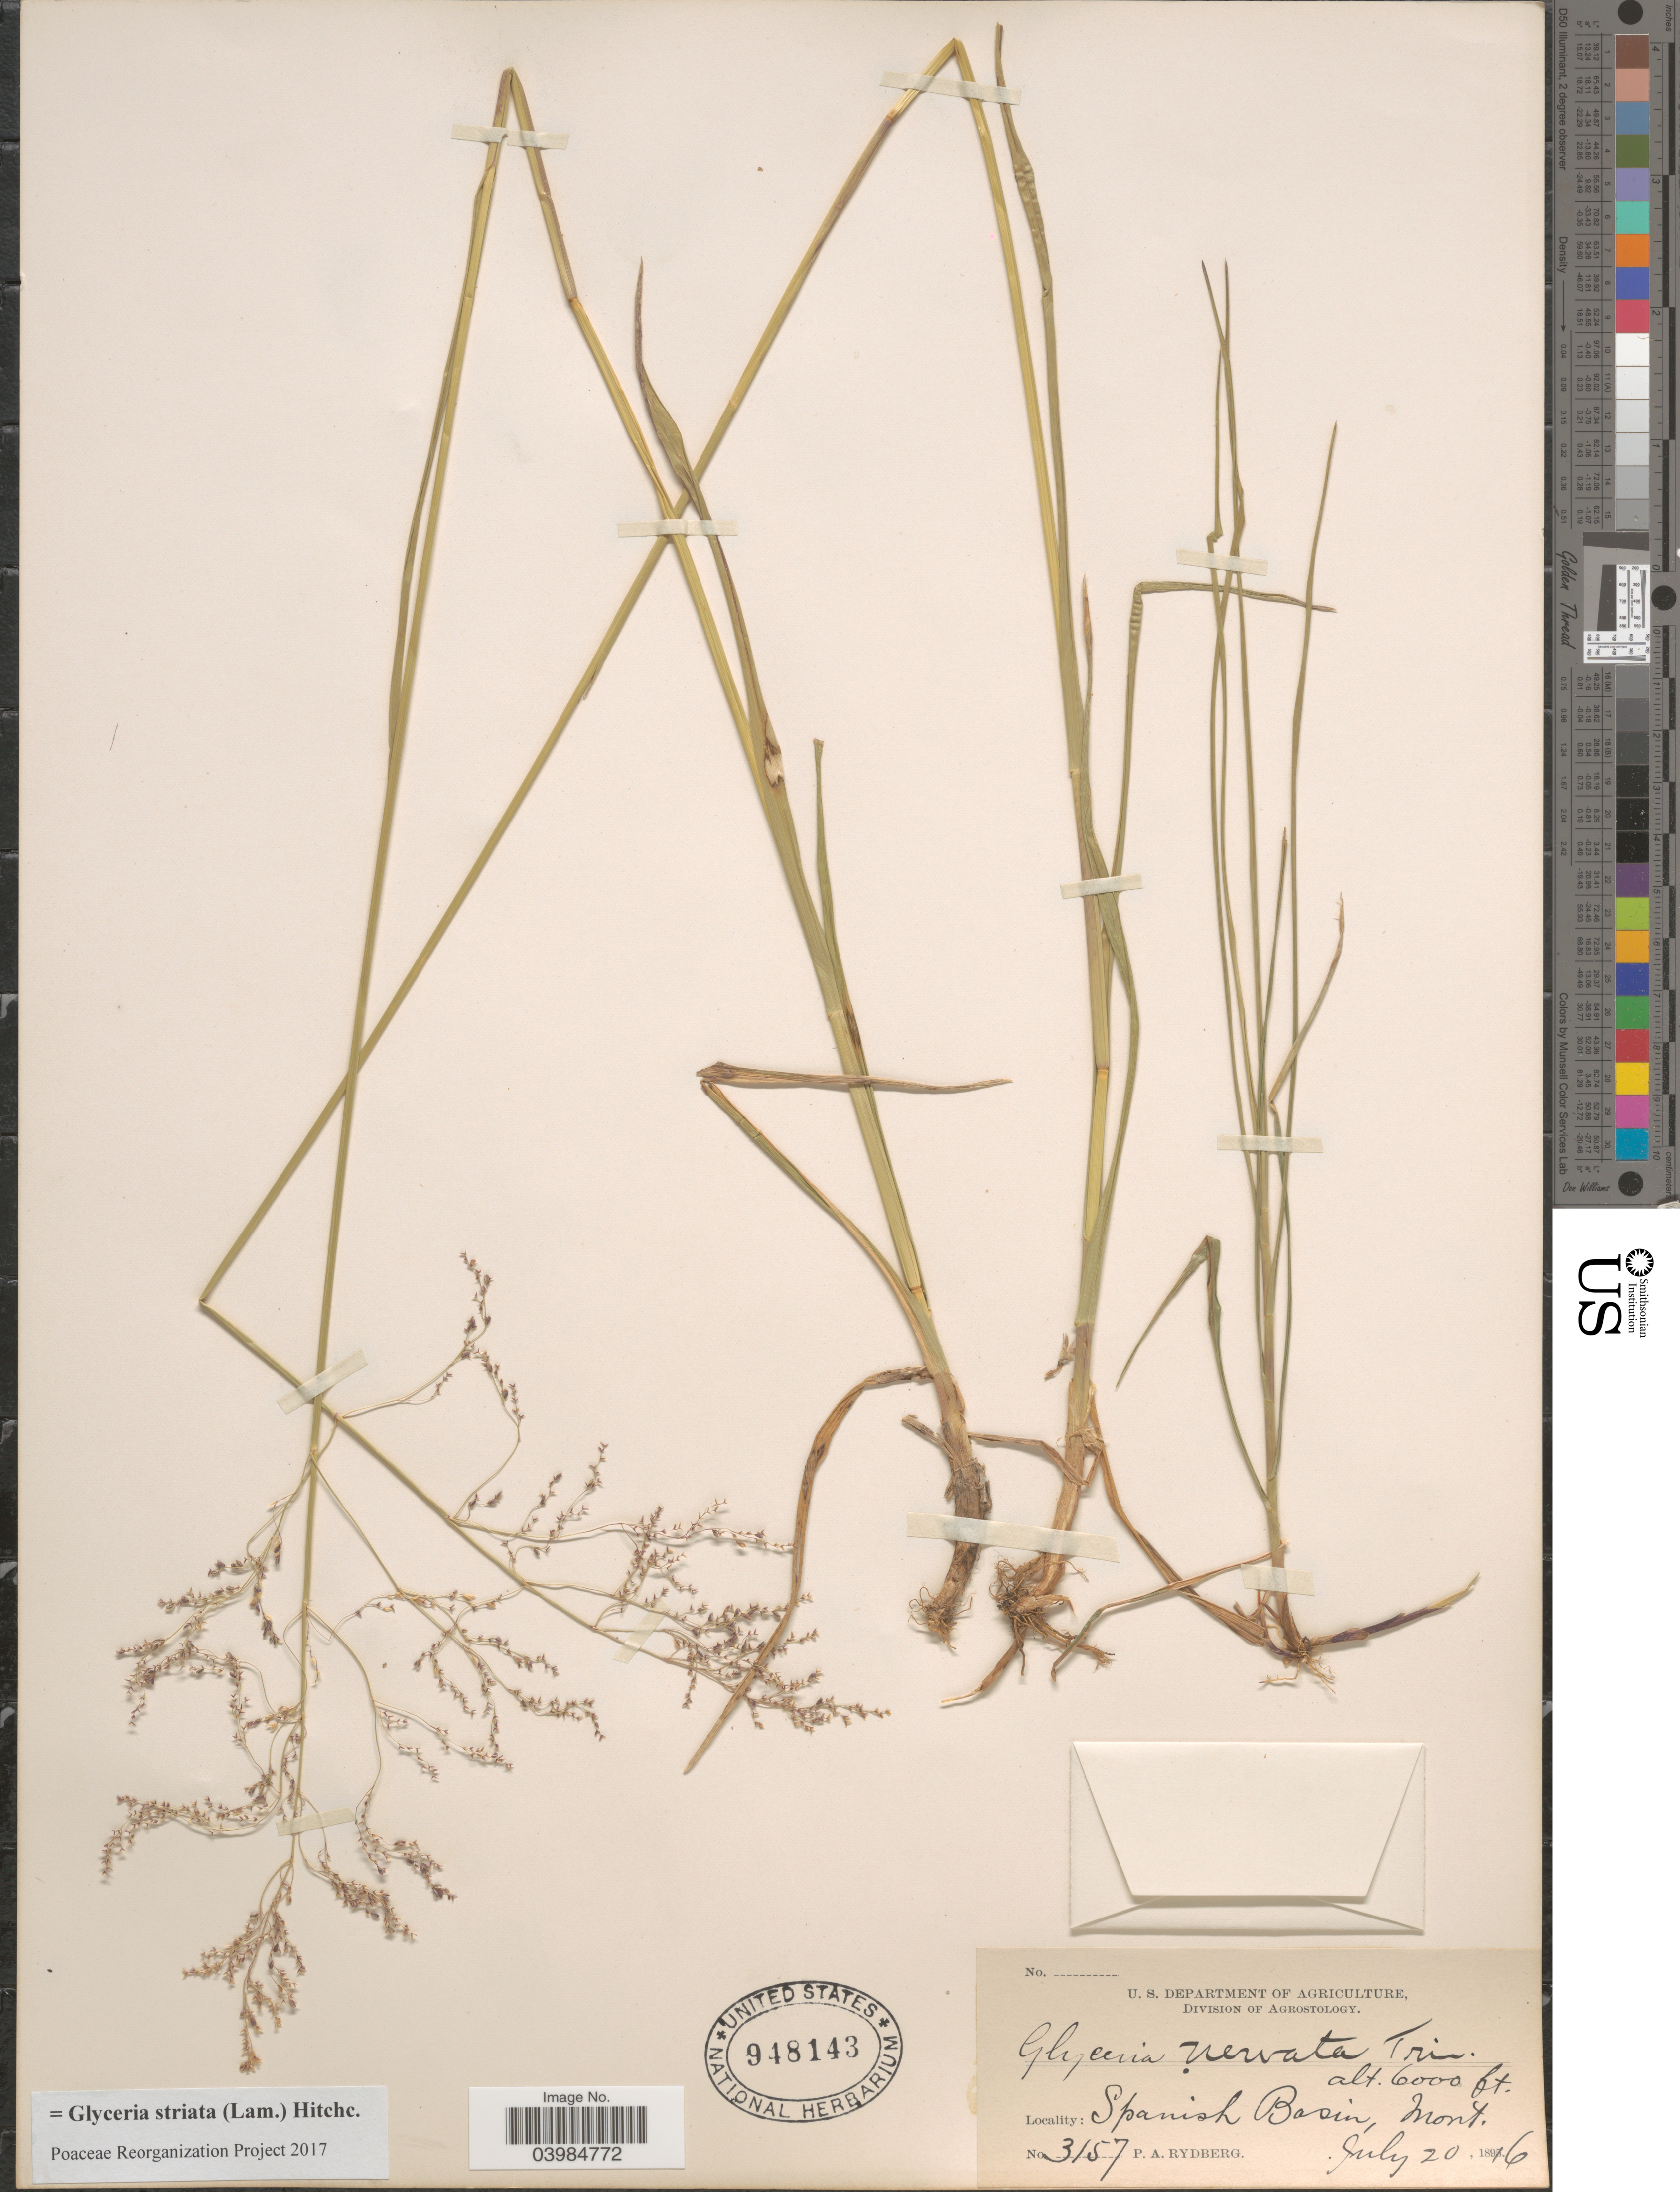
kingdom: Plantae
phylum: Tracheophyta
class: Liliopsida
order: Poales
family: Poaceae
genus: Glyceria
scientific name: Glyceria striata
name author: (Lam.) Hitchc.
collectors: P. A. Rydberg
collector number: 3157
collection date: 1896-07-20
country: United States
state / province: Montana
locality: Spanish Basin.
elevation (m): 1829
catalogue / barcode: US 948143